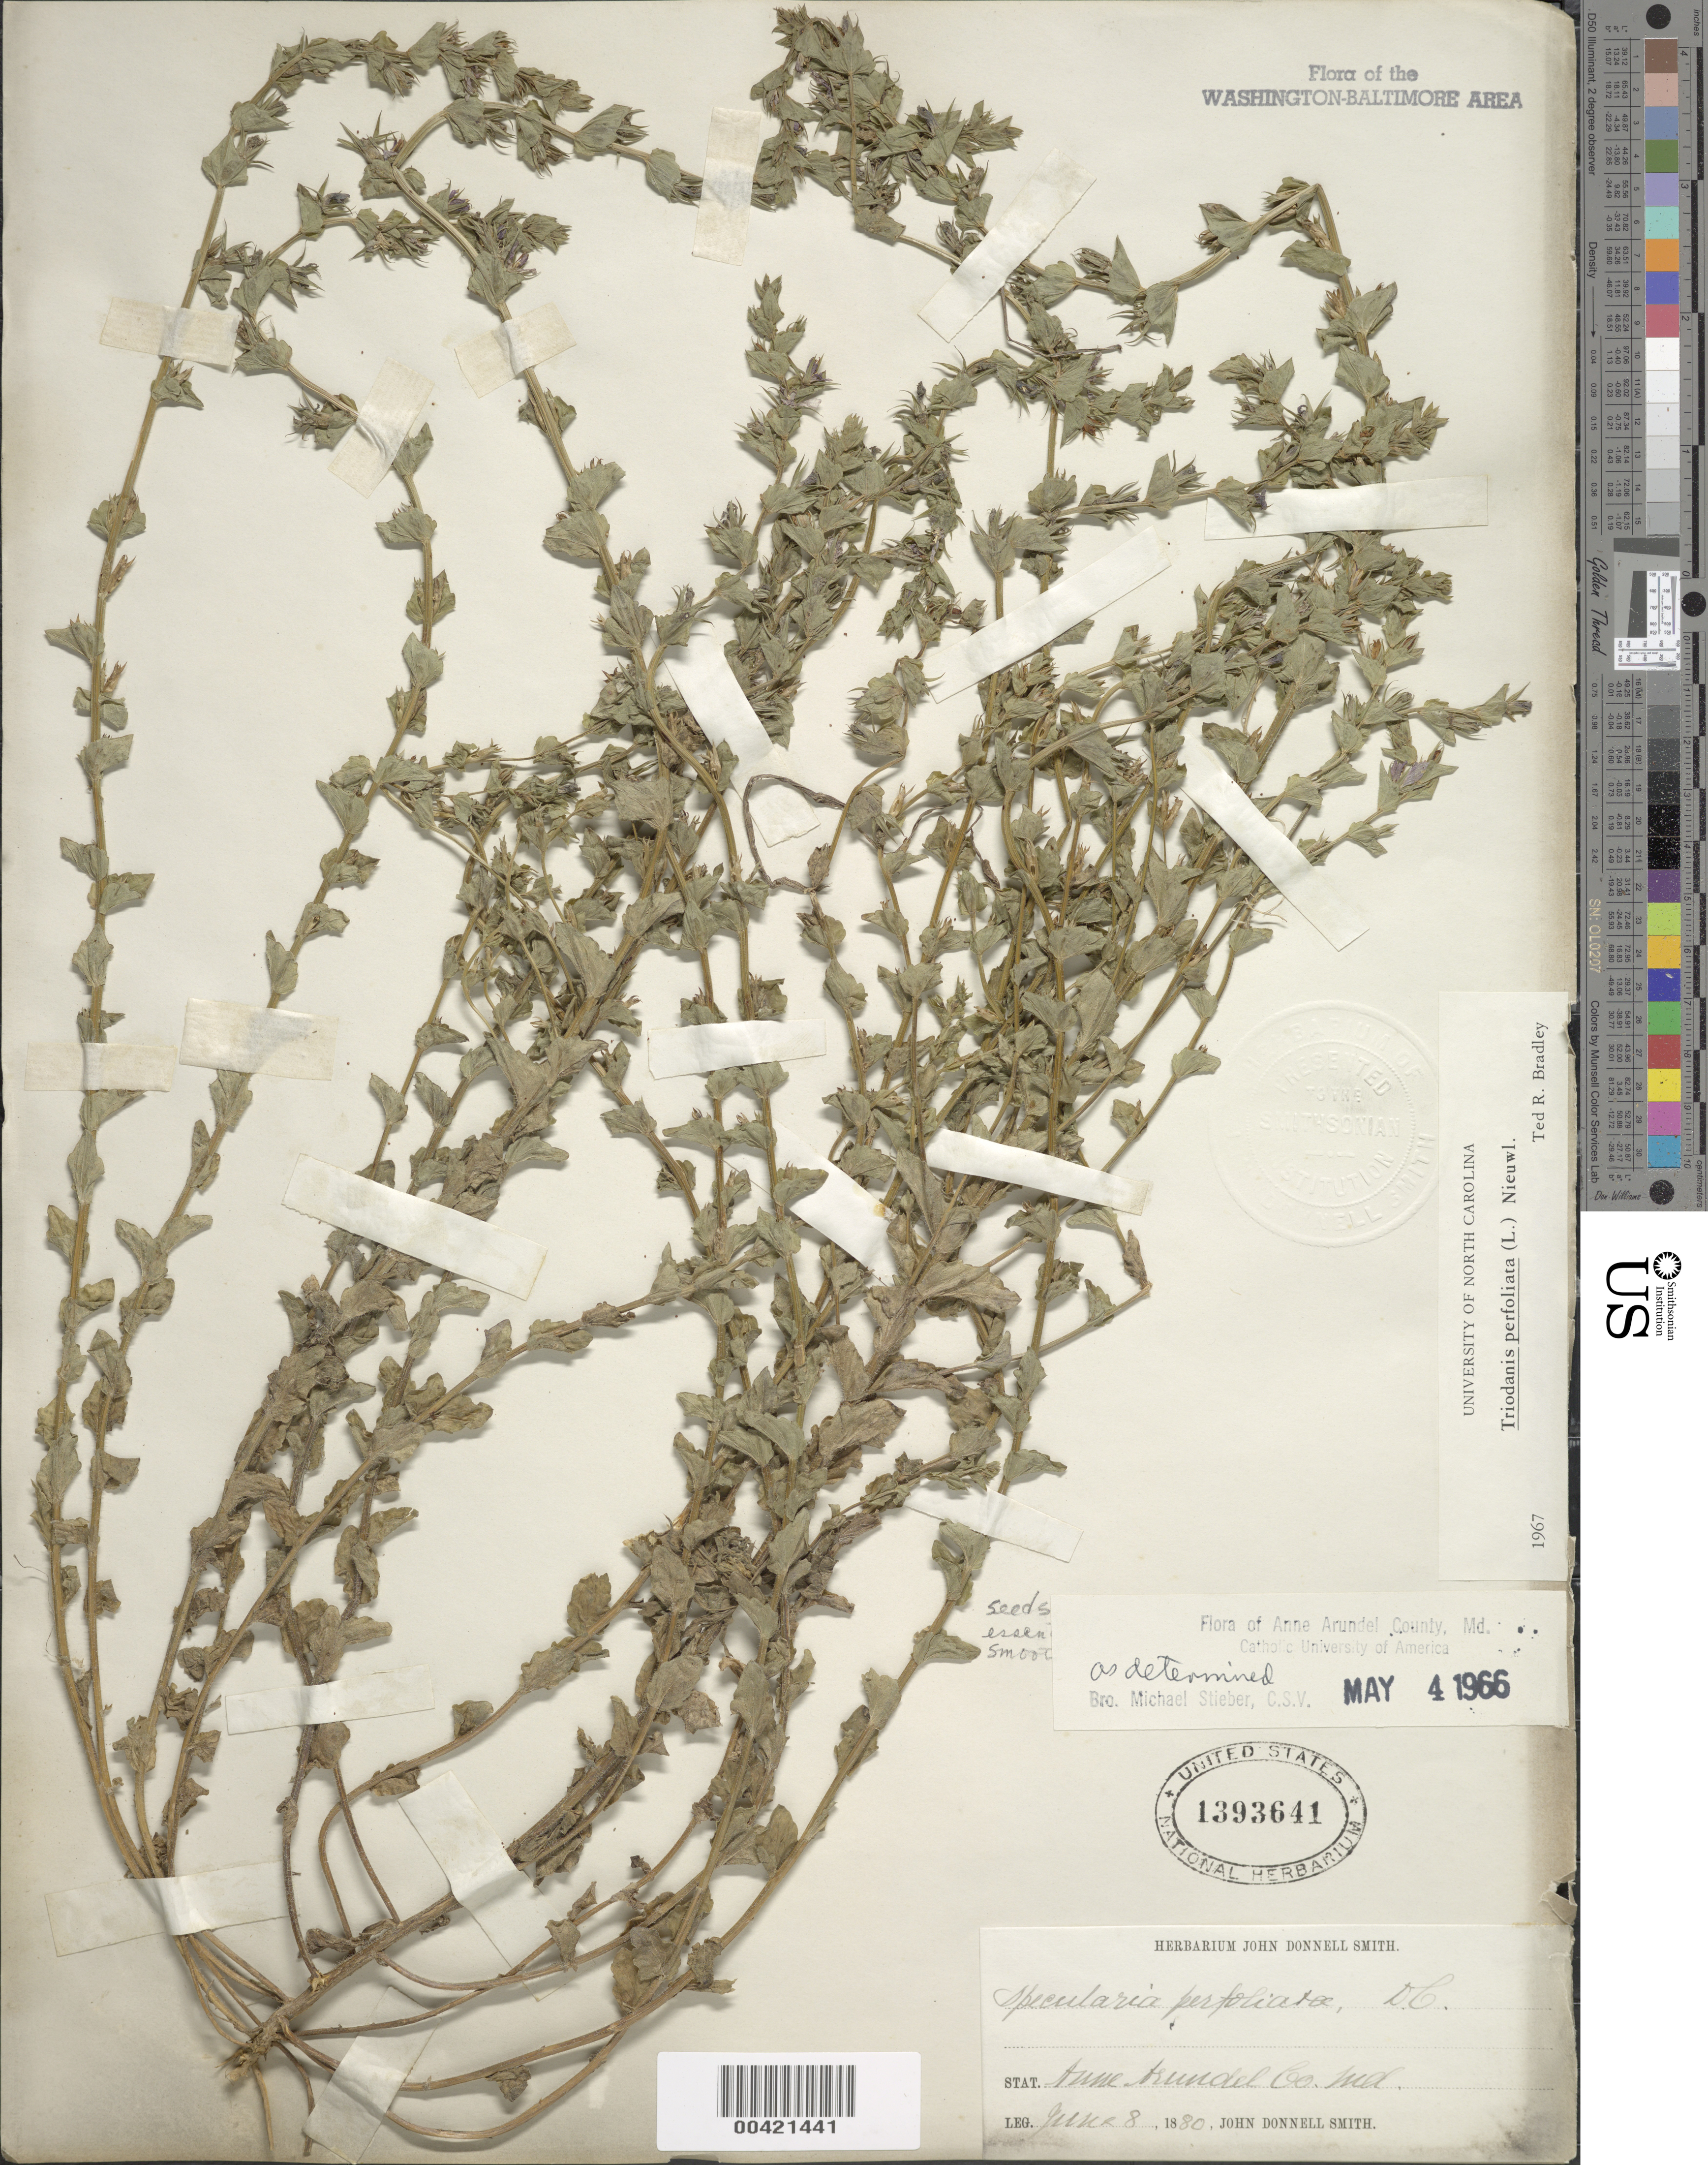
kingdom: Plantae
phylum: Tracheophyta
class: Magnoliopsida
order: Asterales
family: Campanulaceae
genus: Triodanis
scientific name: Triodanis perfoliata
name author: (L.) Nieuwl.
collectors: J. Donnell Smith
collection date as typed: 08 Jun 1880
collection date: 1880-06-08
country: United States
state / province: Maryland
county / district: Anne Arundel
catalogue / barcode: US 1393641